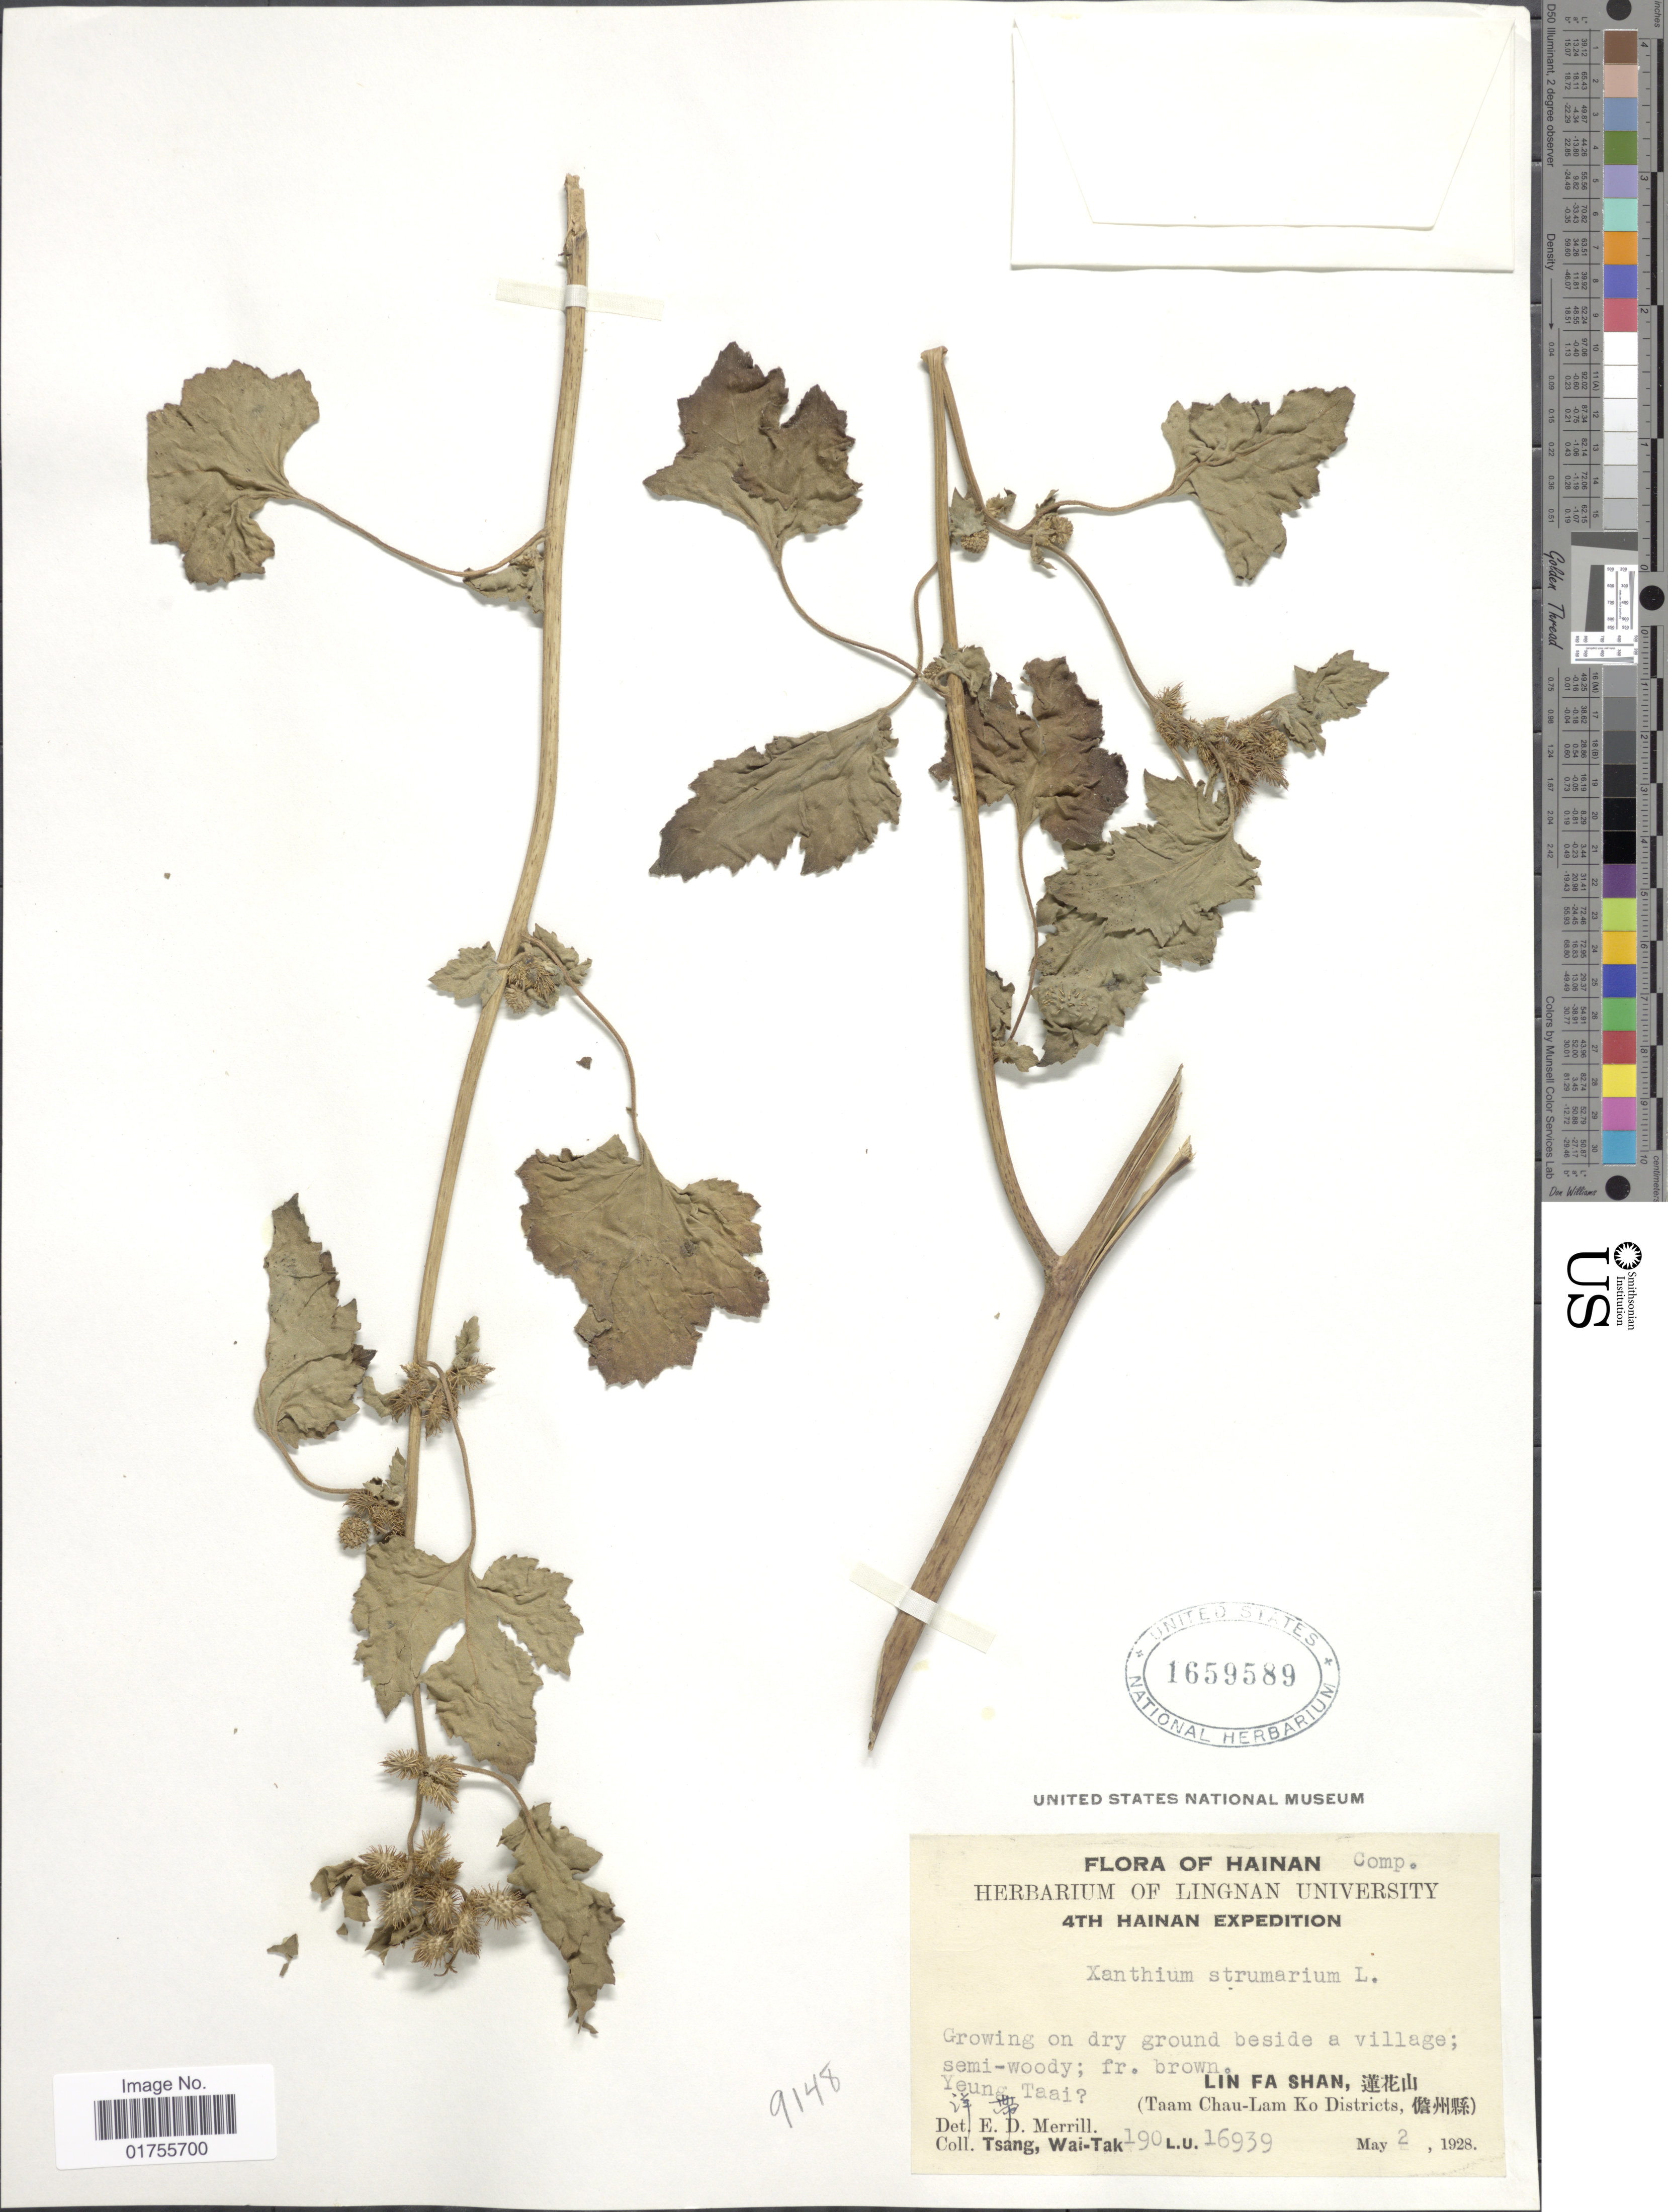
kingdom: Plantae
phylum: Tracheophyta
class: Magnoliopsida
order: Asterales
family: Asteraceae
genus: Xanthium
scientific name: Xanthium strumarium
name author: L.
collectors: W. T. Tsang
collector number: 190 L.U. 16939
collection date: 1928-05-02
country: China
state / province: Hainan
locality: Yeung, Taai [unsure placement] Lin Fa Shan, (Taam Chau-Lam Ko Districts,)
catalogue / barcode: US 1659589